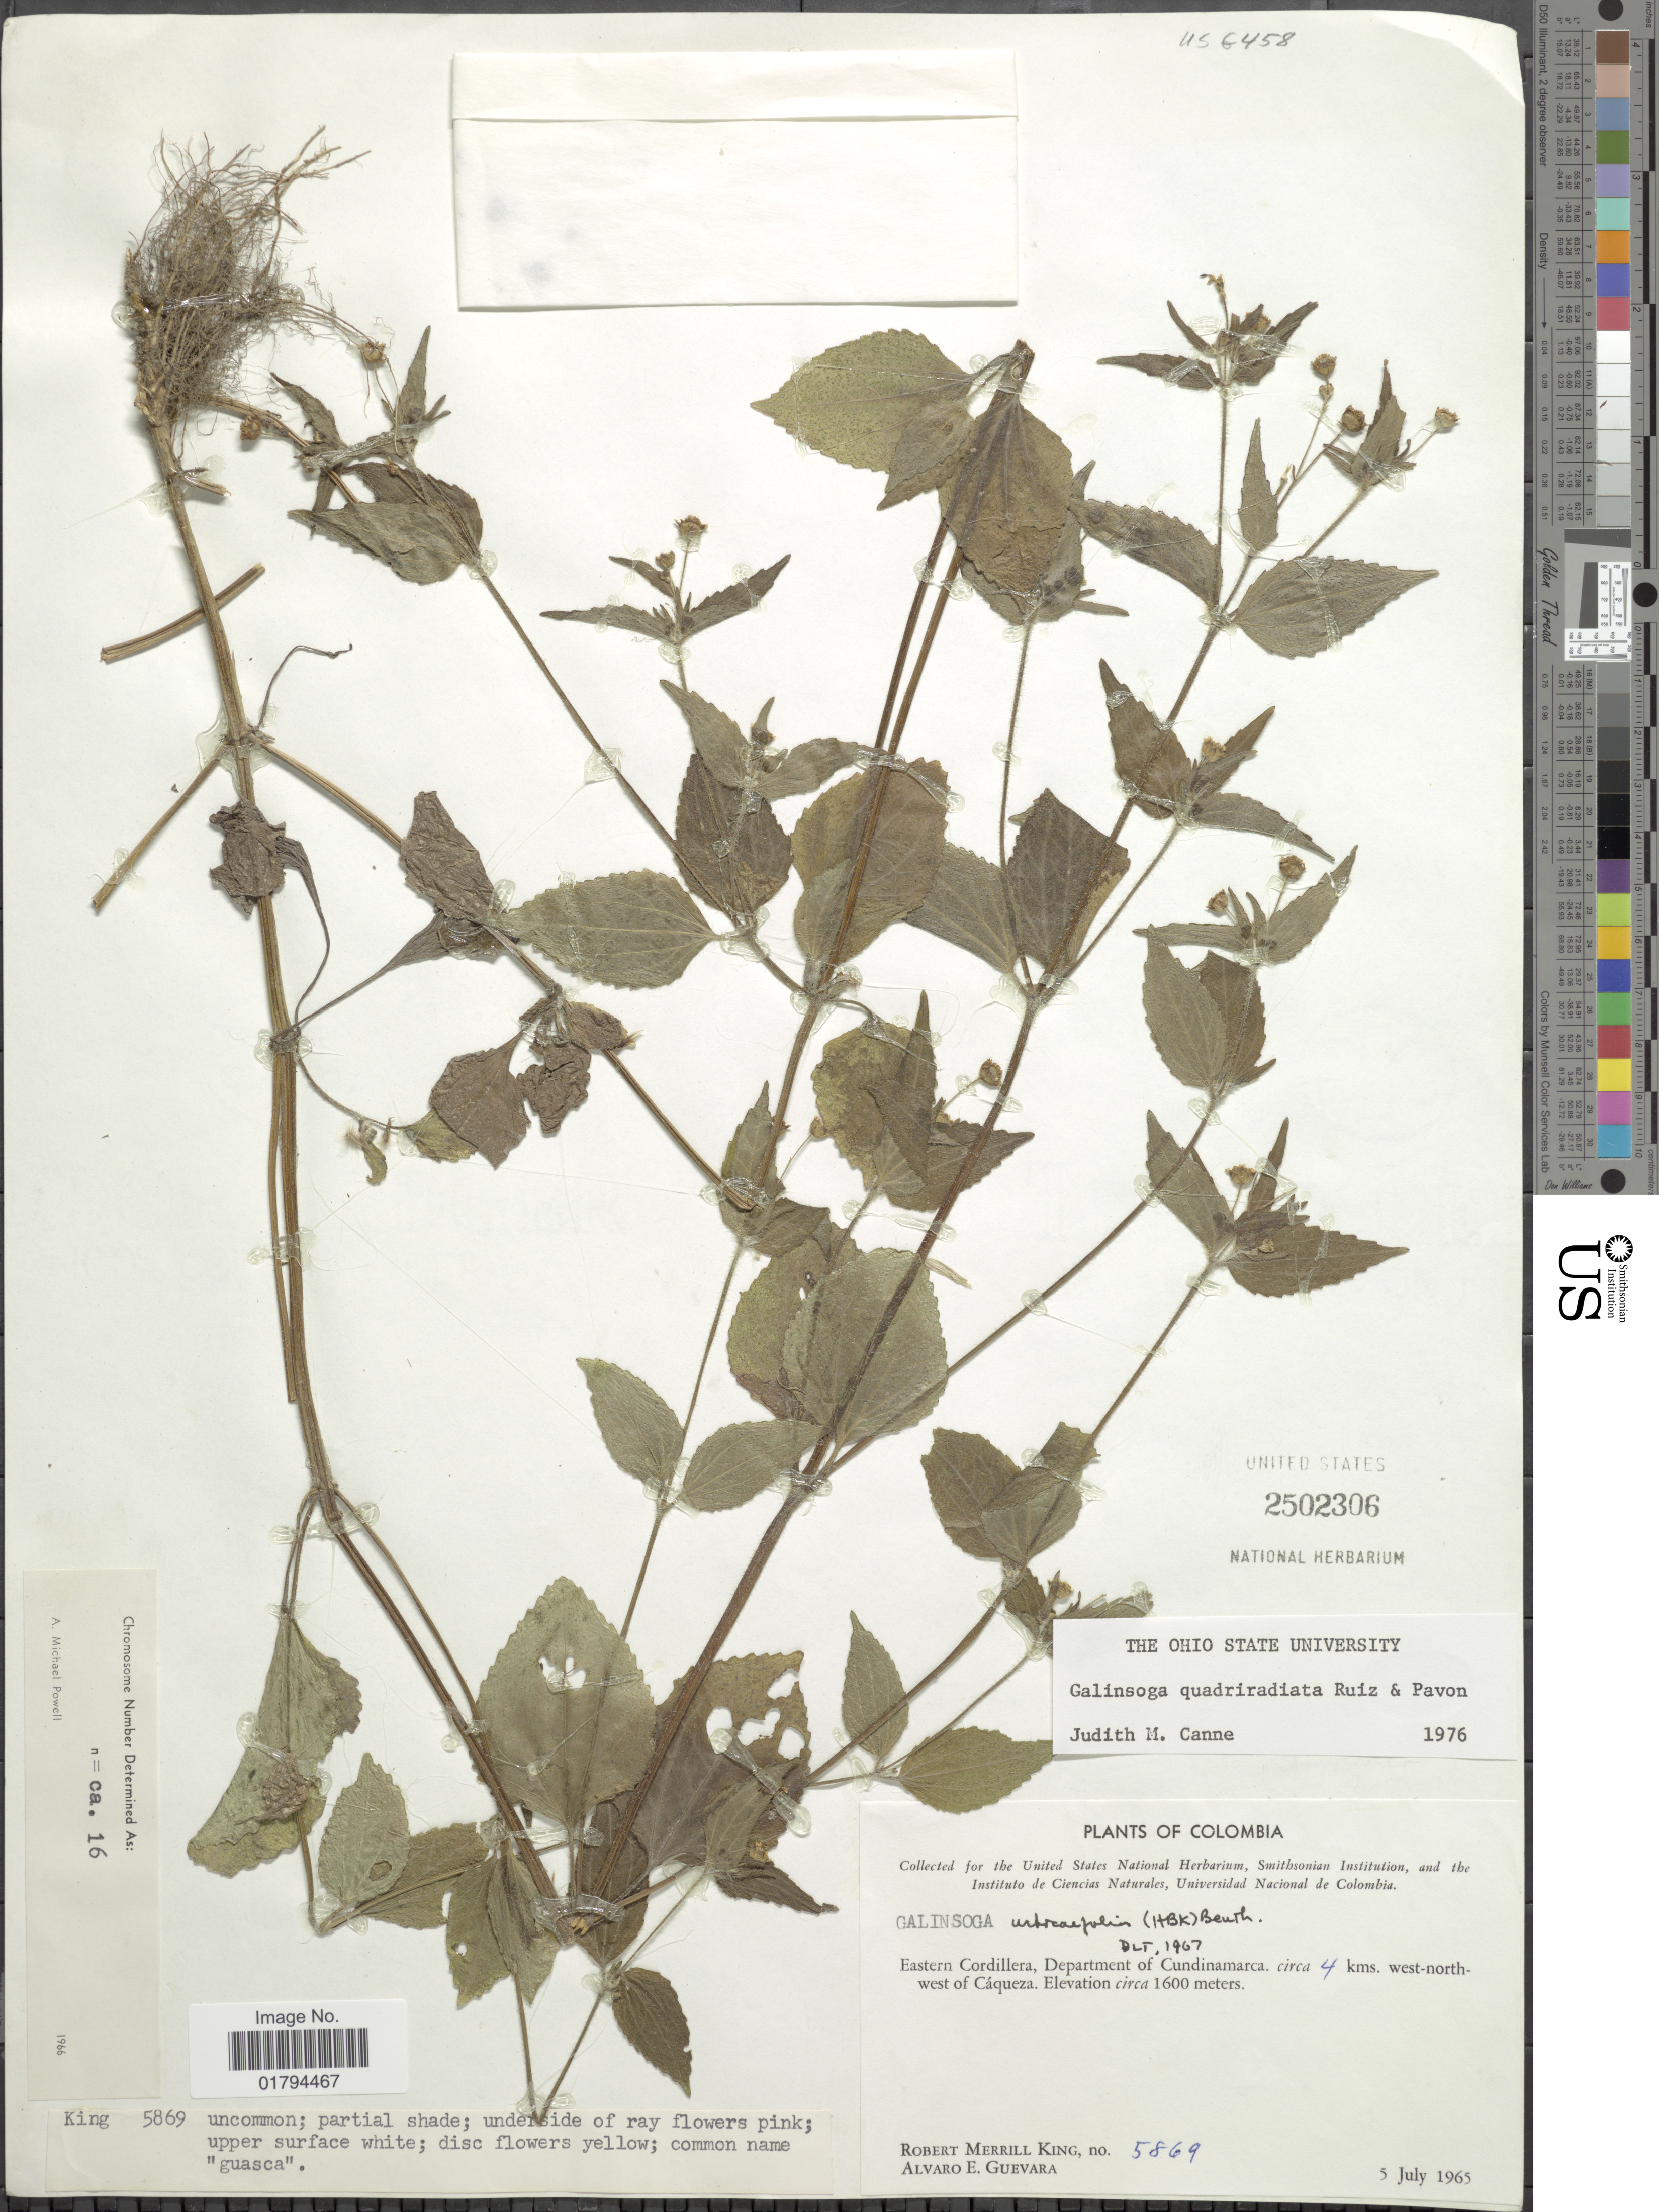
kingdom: Plantae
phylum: Tracheophyta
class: Magnoliopsida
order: Asterales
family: Asteraceae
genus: Galinsoga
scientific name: Galinsoga quadriradiata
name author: Ruiz & Pav.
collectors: R. M. King & A. E. Guevara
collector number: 5869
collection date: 1965-07-05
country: Colombia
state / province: Cundinamarca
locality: Circa 4 kms. wast-north west of Caqueza. eastern Cordillera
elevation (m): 1600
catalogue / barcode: US 2502306